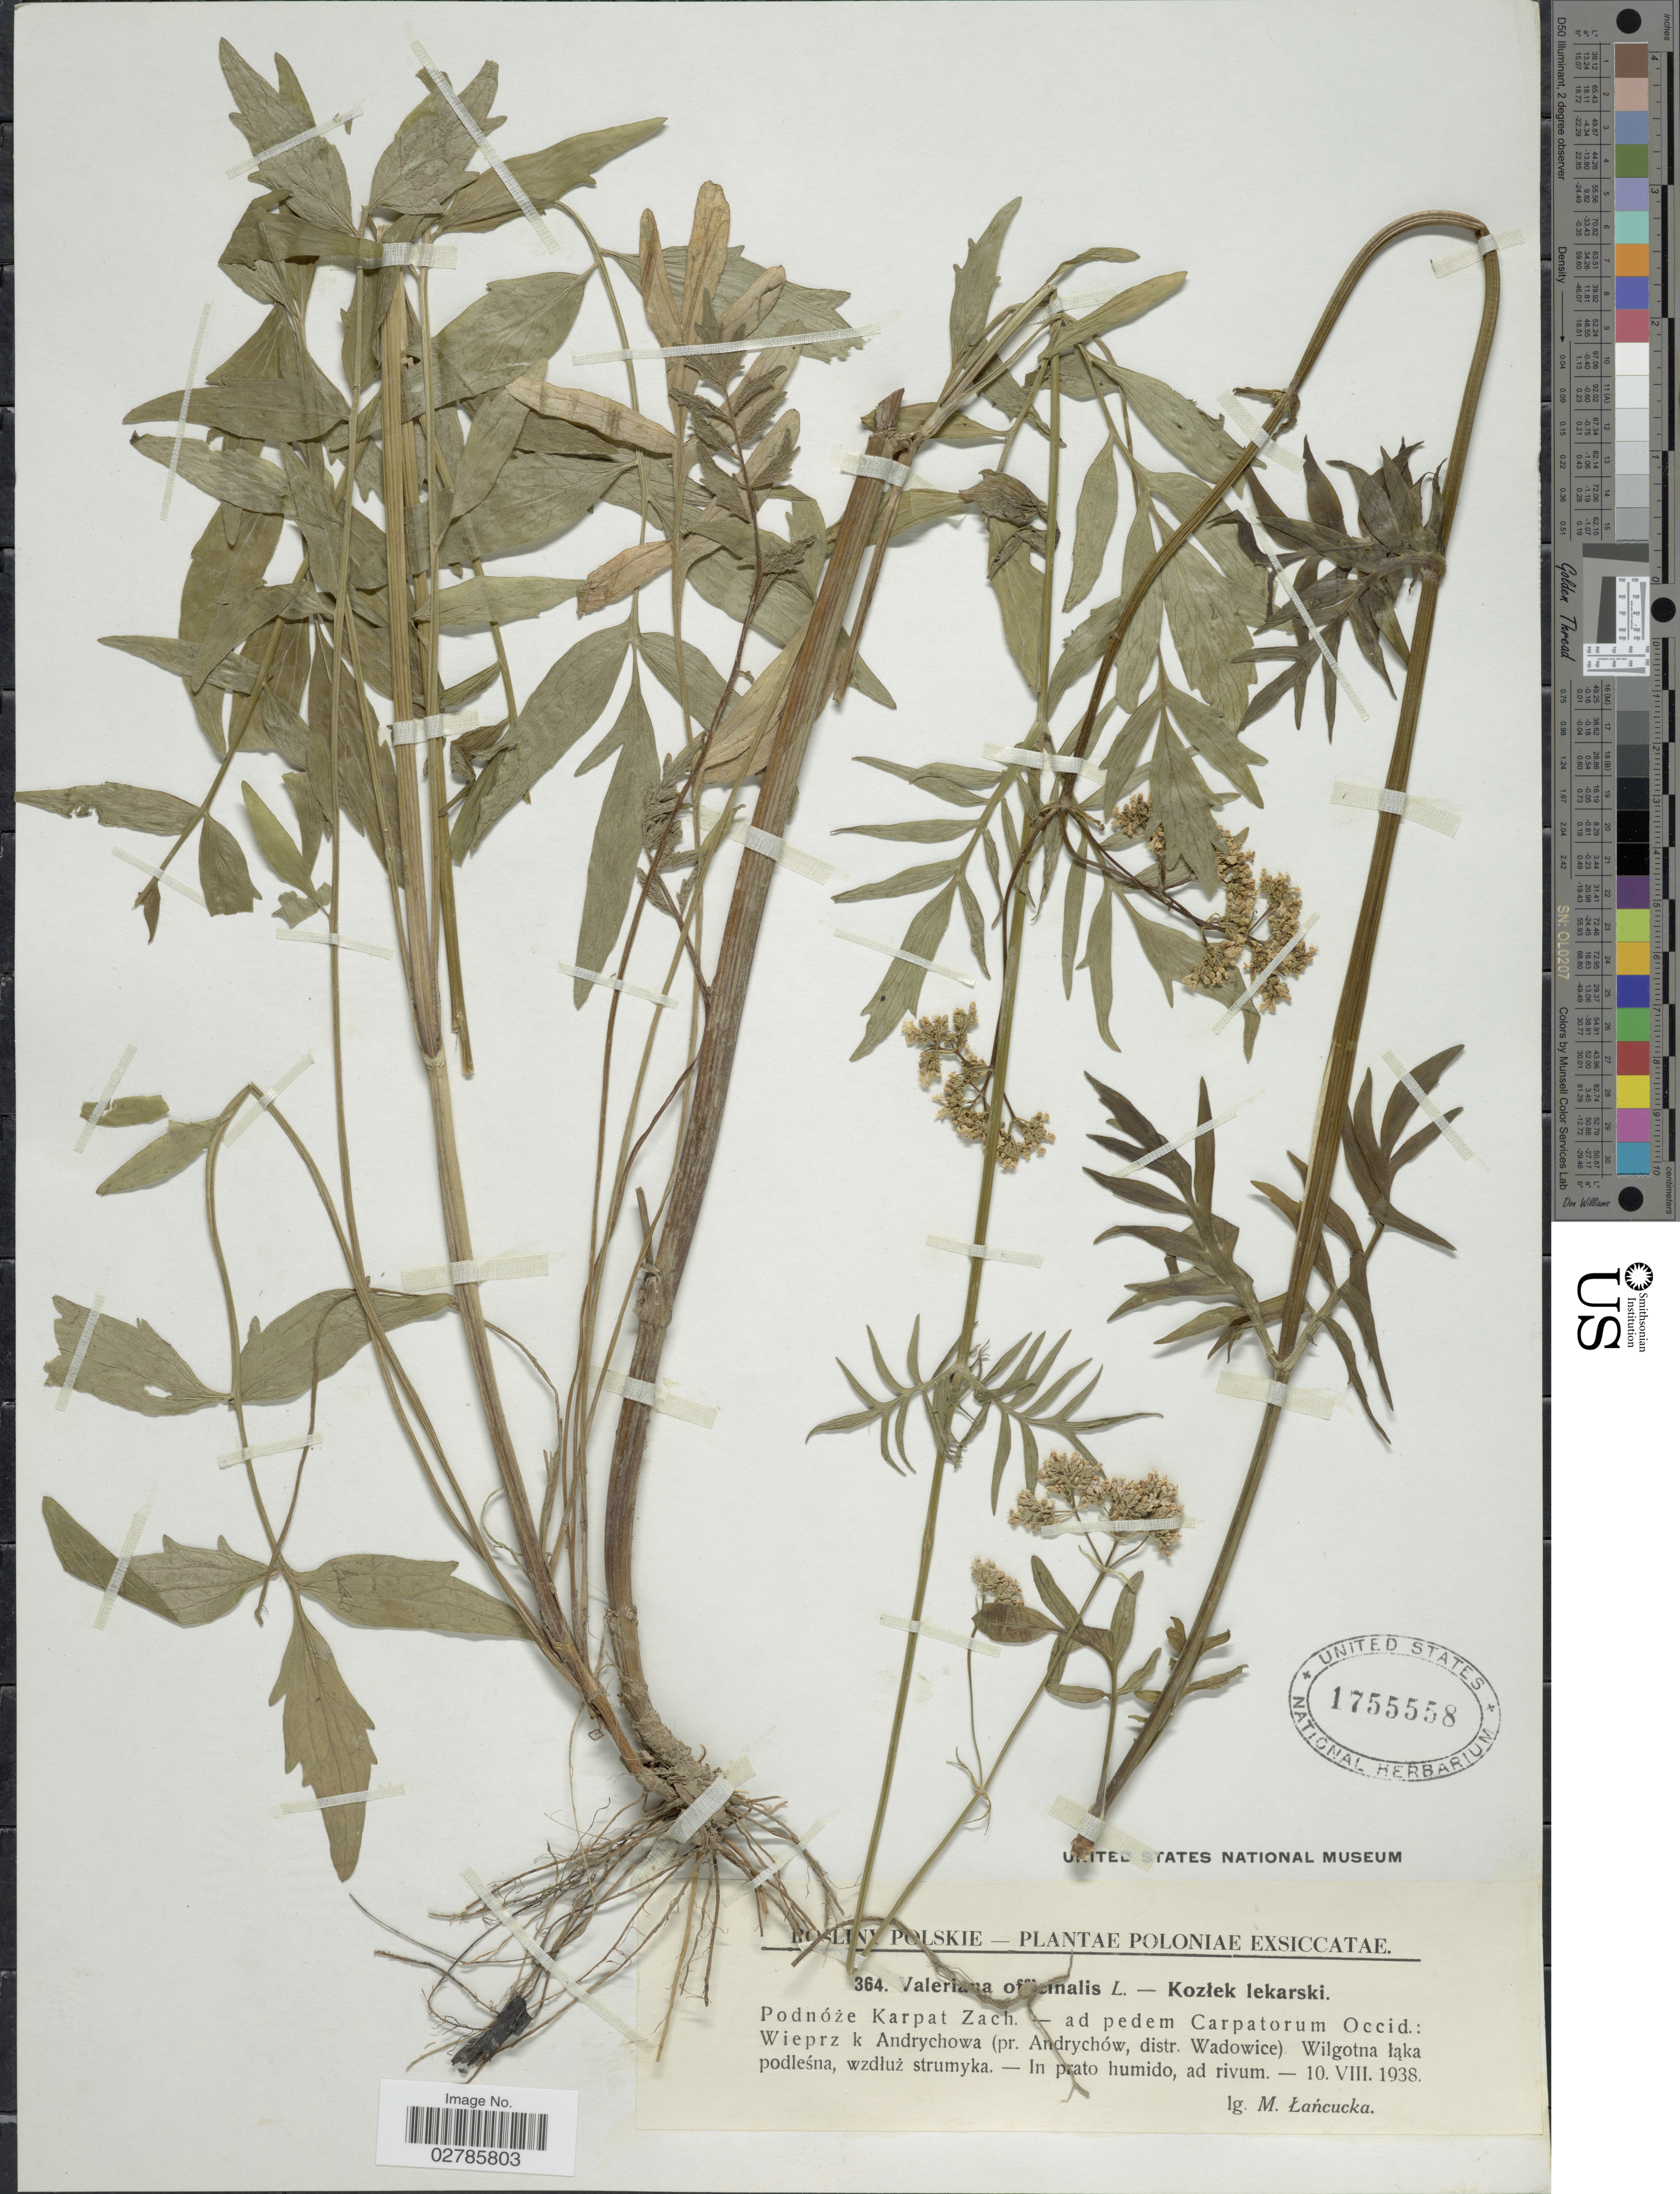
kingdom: Plantae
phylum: Tracheophyta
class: Magnoliopsida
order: Dipsacales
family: Caprifoliaceae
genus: Valeriana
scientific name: Valeriana officinalis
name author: L.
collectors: M. Lancucka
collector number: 364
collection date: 1938-08-10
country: Poland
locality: Poloniae. Podnóze Karpat Zach - ad pedem Carpatorum Occid.: Wieprz k Andrychowa (pr. Andrychów, distr. Wadowice). Wilgotna laka podlesna, wzdluz strumyka. - In prato humido, ad rivum.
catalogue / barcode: US 1755558